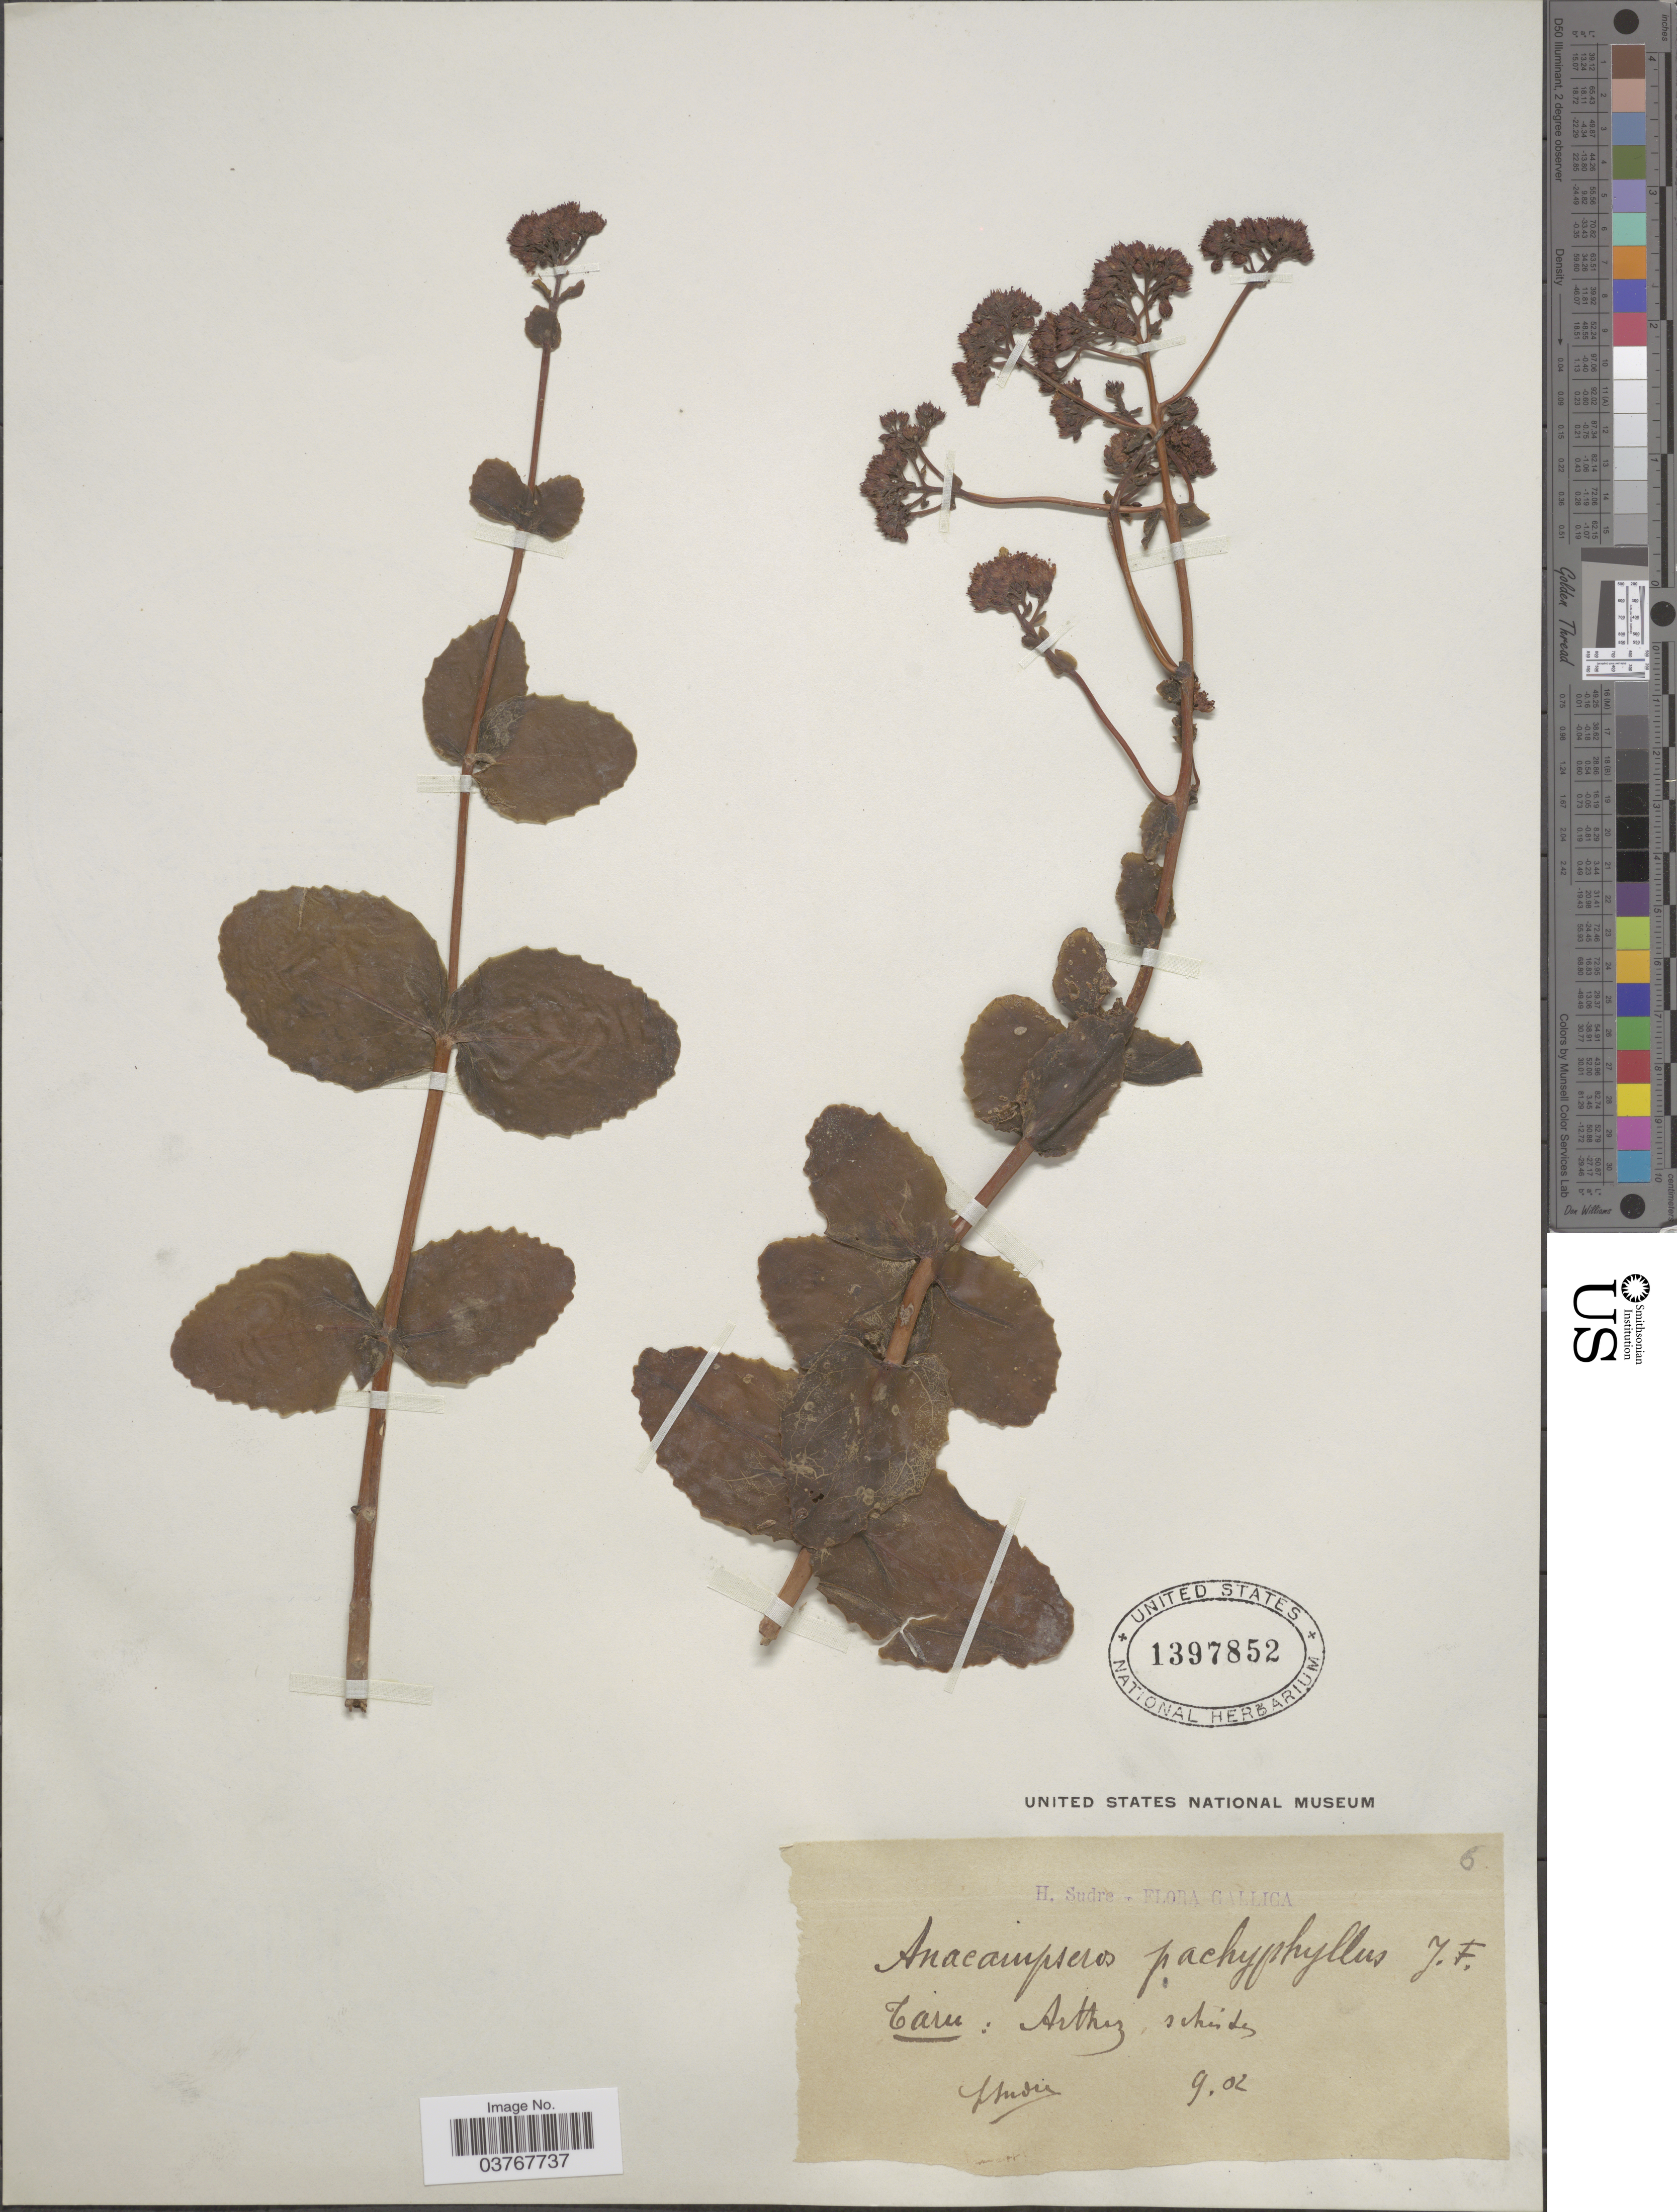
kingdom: Plantae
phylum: Tracheophyta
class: Magnoliopsida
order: Saxifragales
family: Crassulaceae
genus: Sedum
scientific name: Sedum pachyphyllum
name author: Rose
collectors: H. Sudre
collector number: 6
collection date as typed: Transcribed d/m/y: /9/2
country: France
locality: Gallica. Caru: Arthez, schisdes. [interpreted]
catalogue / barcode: US 1397852